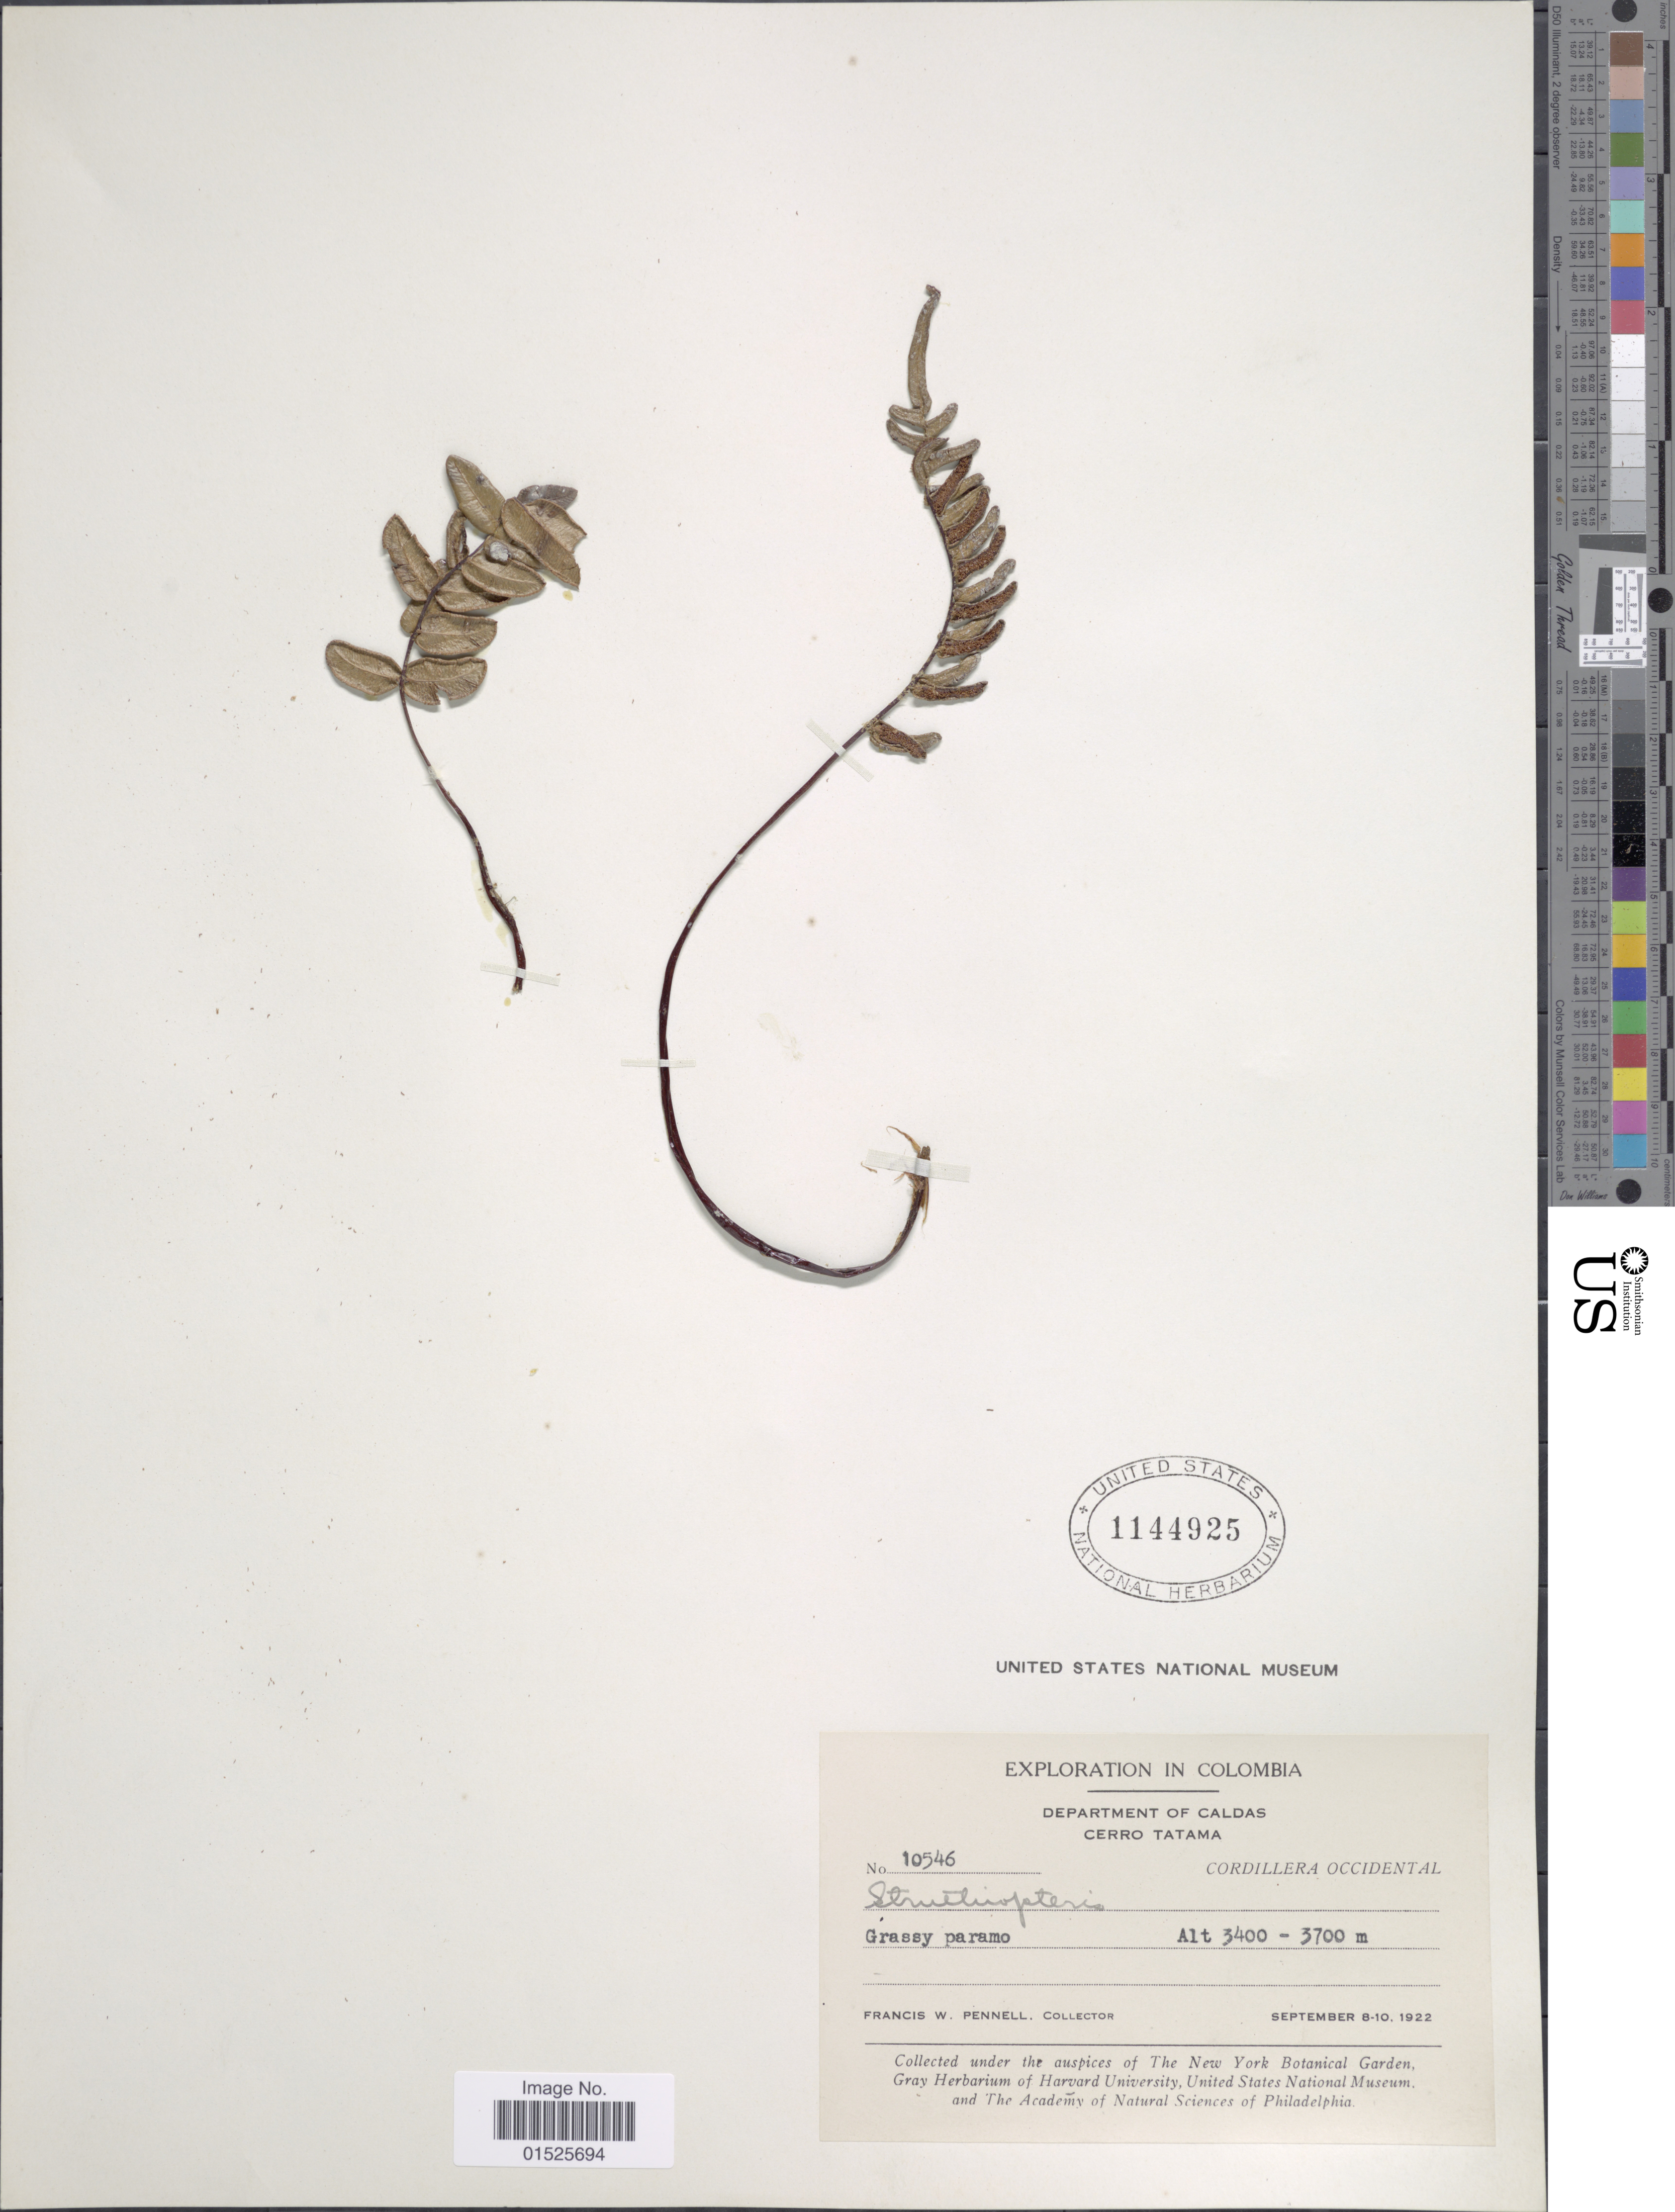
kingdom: Plantae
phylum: Tracheophyta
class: Polypodiopsida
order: Polypodiales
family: Blechnaceae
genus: Blechnum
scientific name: Blechnum cordatum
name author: (Desv.) Hieron.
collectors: F. W. Pennell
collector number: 10546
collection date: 1922-09-08/1922-09-10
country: Colombia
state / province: Caldas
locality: Cerro Tatama. Cordillera Occidental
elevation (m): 3400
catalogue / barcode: US 1144925